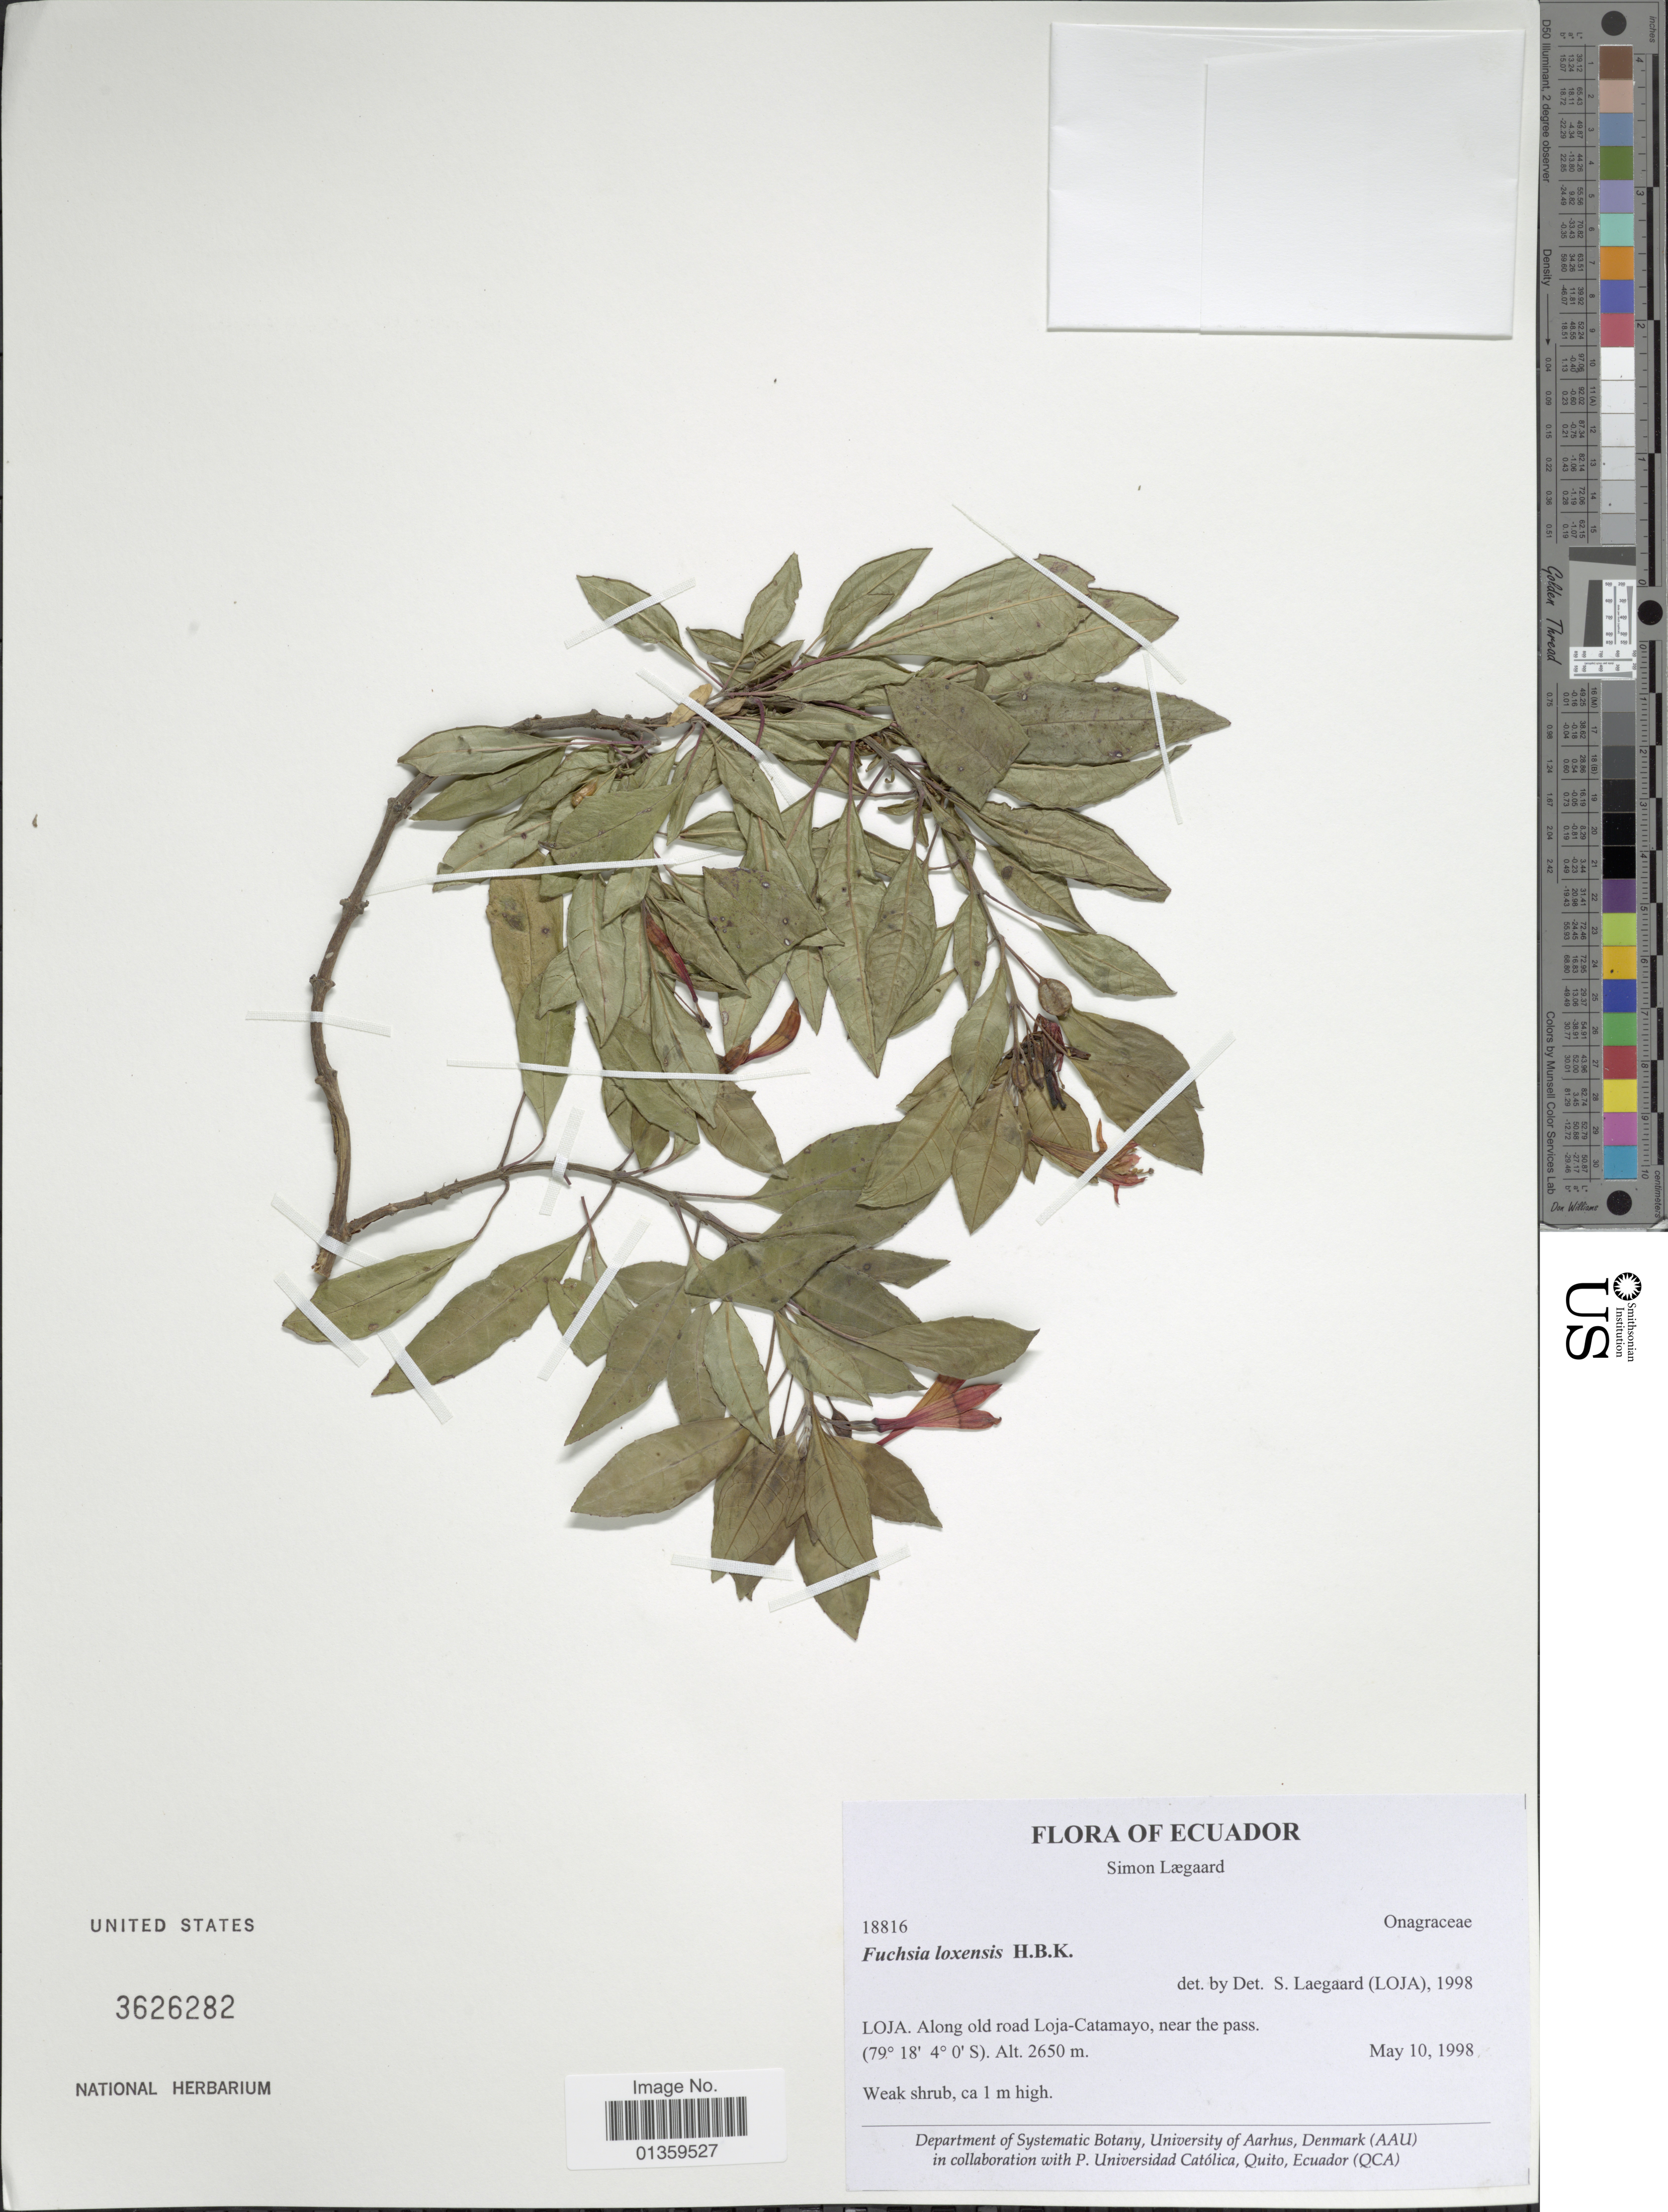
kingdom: Plantae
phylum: Tracheophyta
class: Magnoliopsida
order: Myrtales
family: Onagraceae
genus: Fuchsia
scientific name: Fuchsia loxensis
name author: Kunth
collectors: S. Lægaard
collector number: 18816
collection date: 1998-05-10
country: Ecuador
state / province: Loja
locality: Along old road Loja-Catamayo, near the pass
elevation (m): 2650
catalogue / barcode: US 3626282